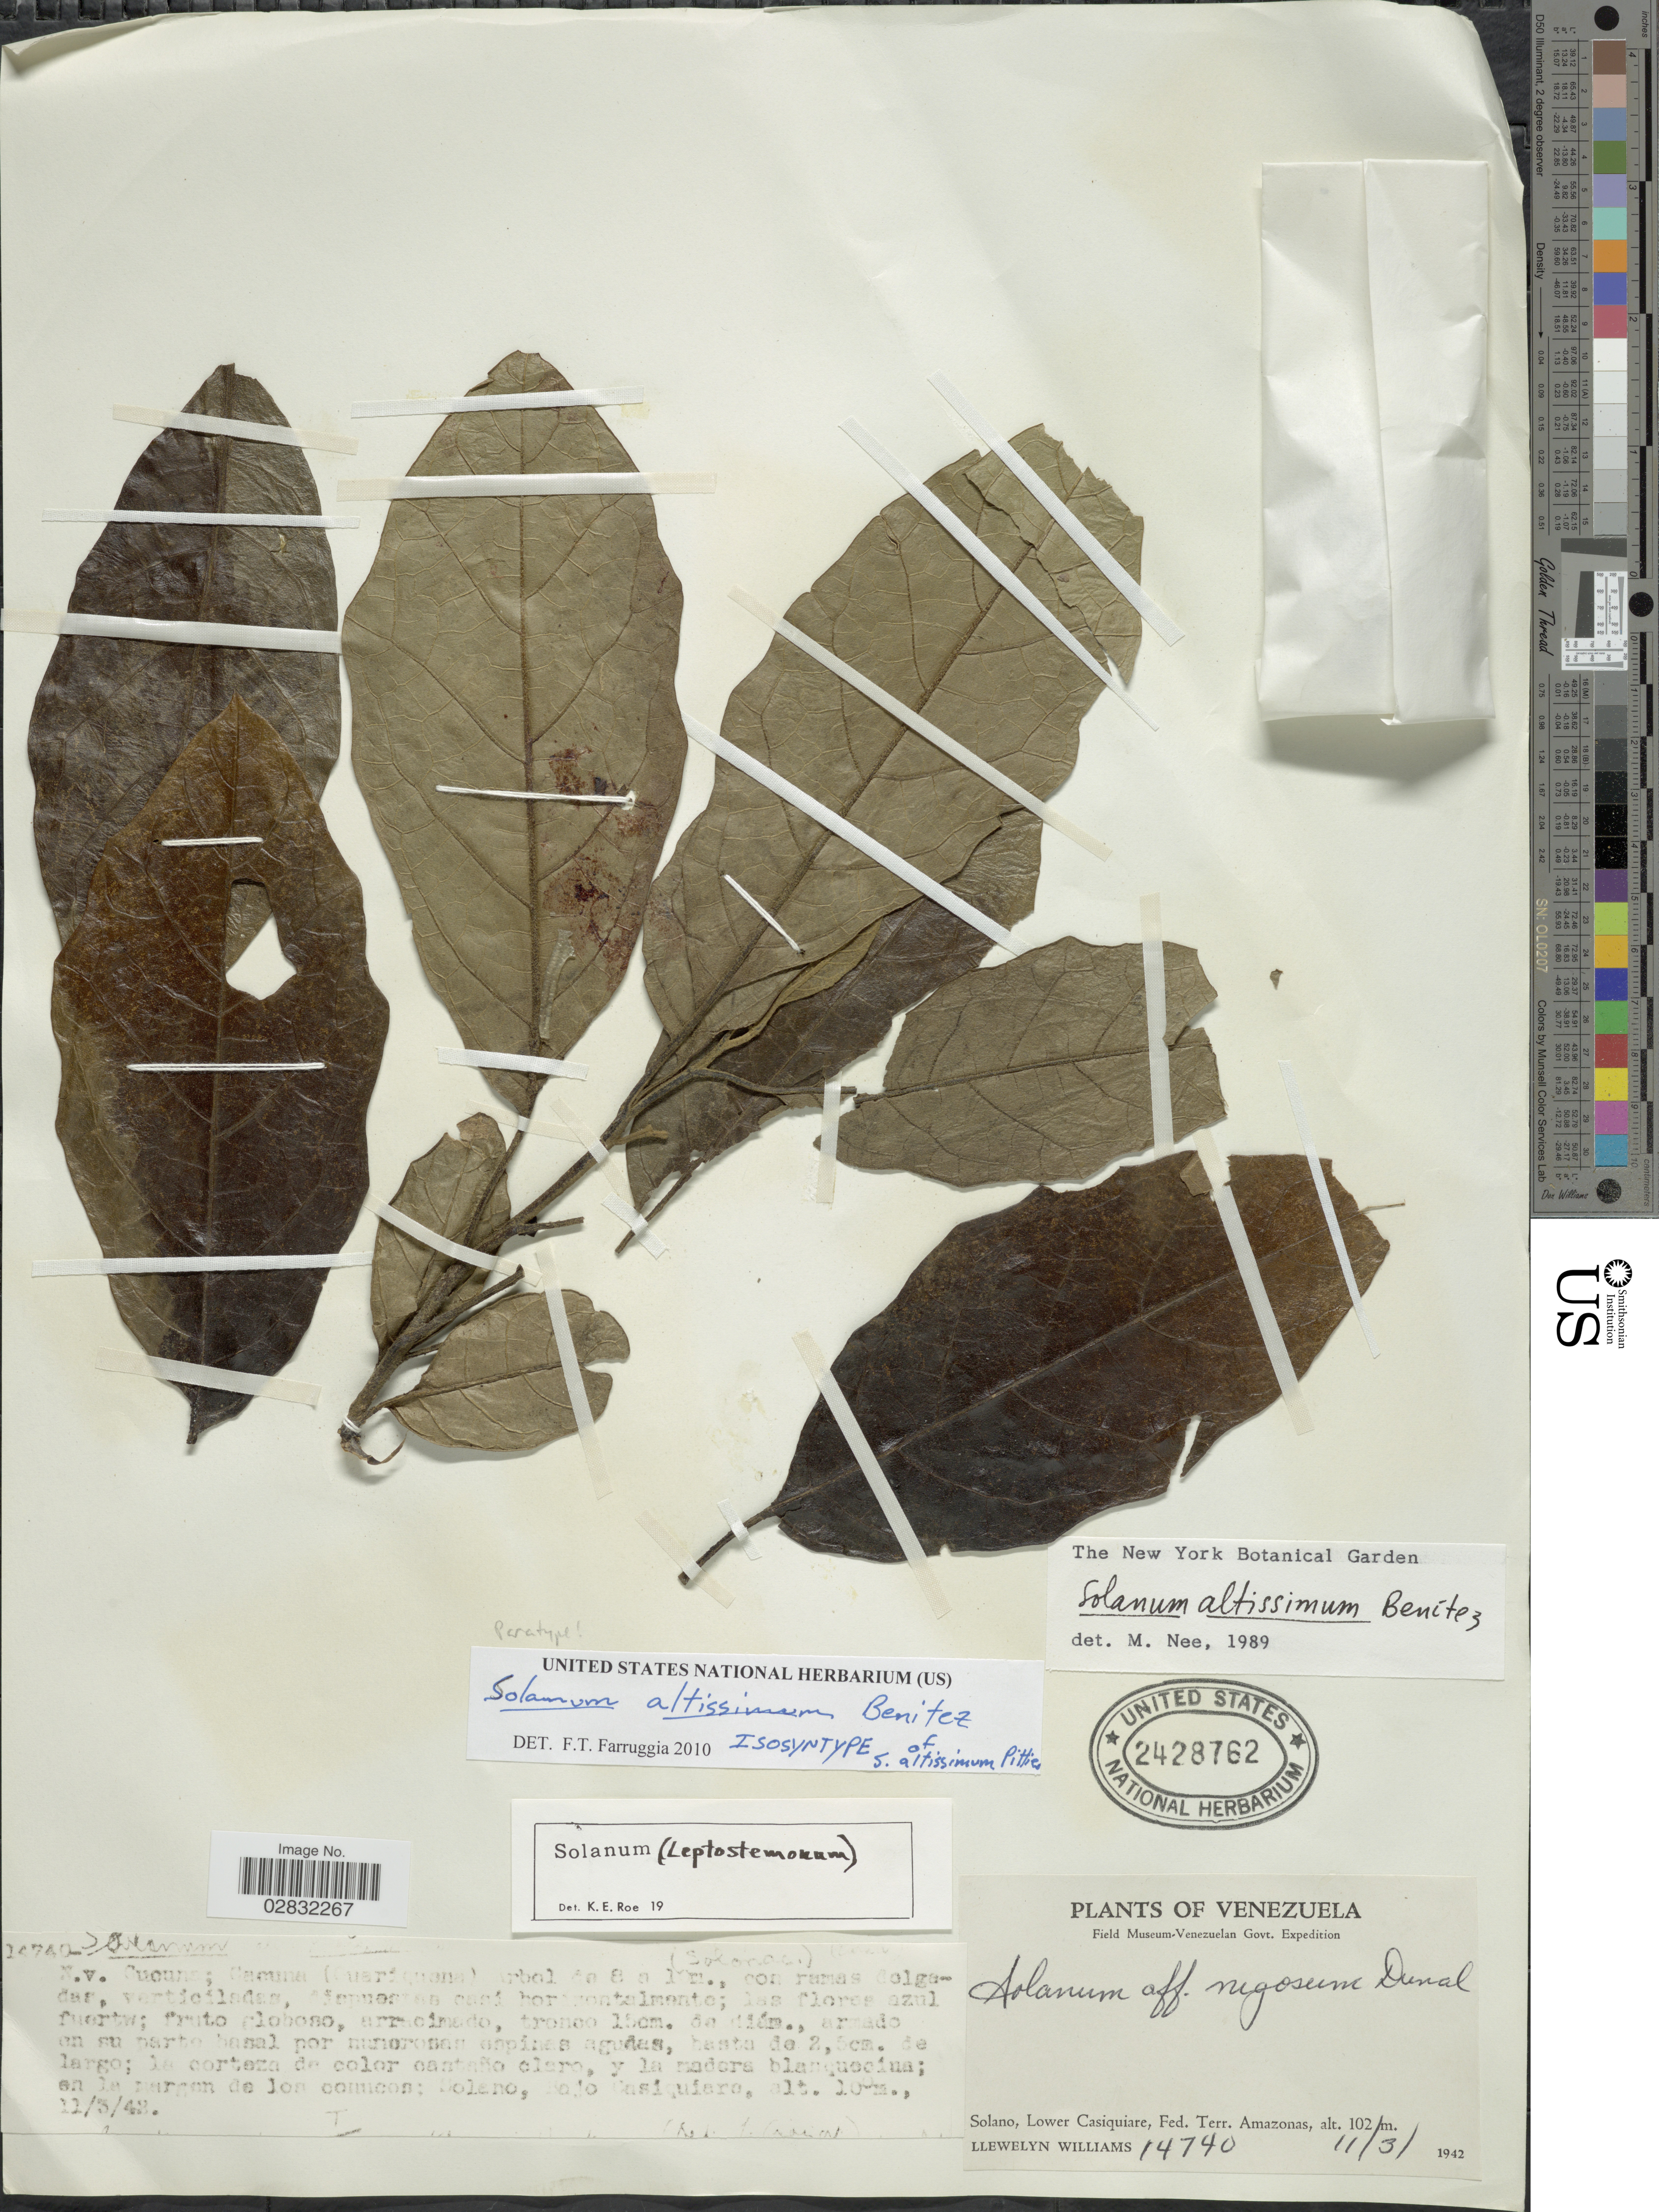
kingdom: Plantae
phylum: Tracheophyta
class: Magnoliopsida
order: Solanales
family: Solanaceae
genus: Solanum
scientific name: Solanum altissimum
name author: Benítez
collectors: Ll. Williams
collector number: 14740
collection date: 1942-03-11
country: Venezuela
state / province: Amazonas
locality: Solano, Lower Casiquaire, Fed. Terr. Amazonas.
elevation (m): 102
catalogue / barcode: US 2428762